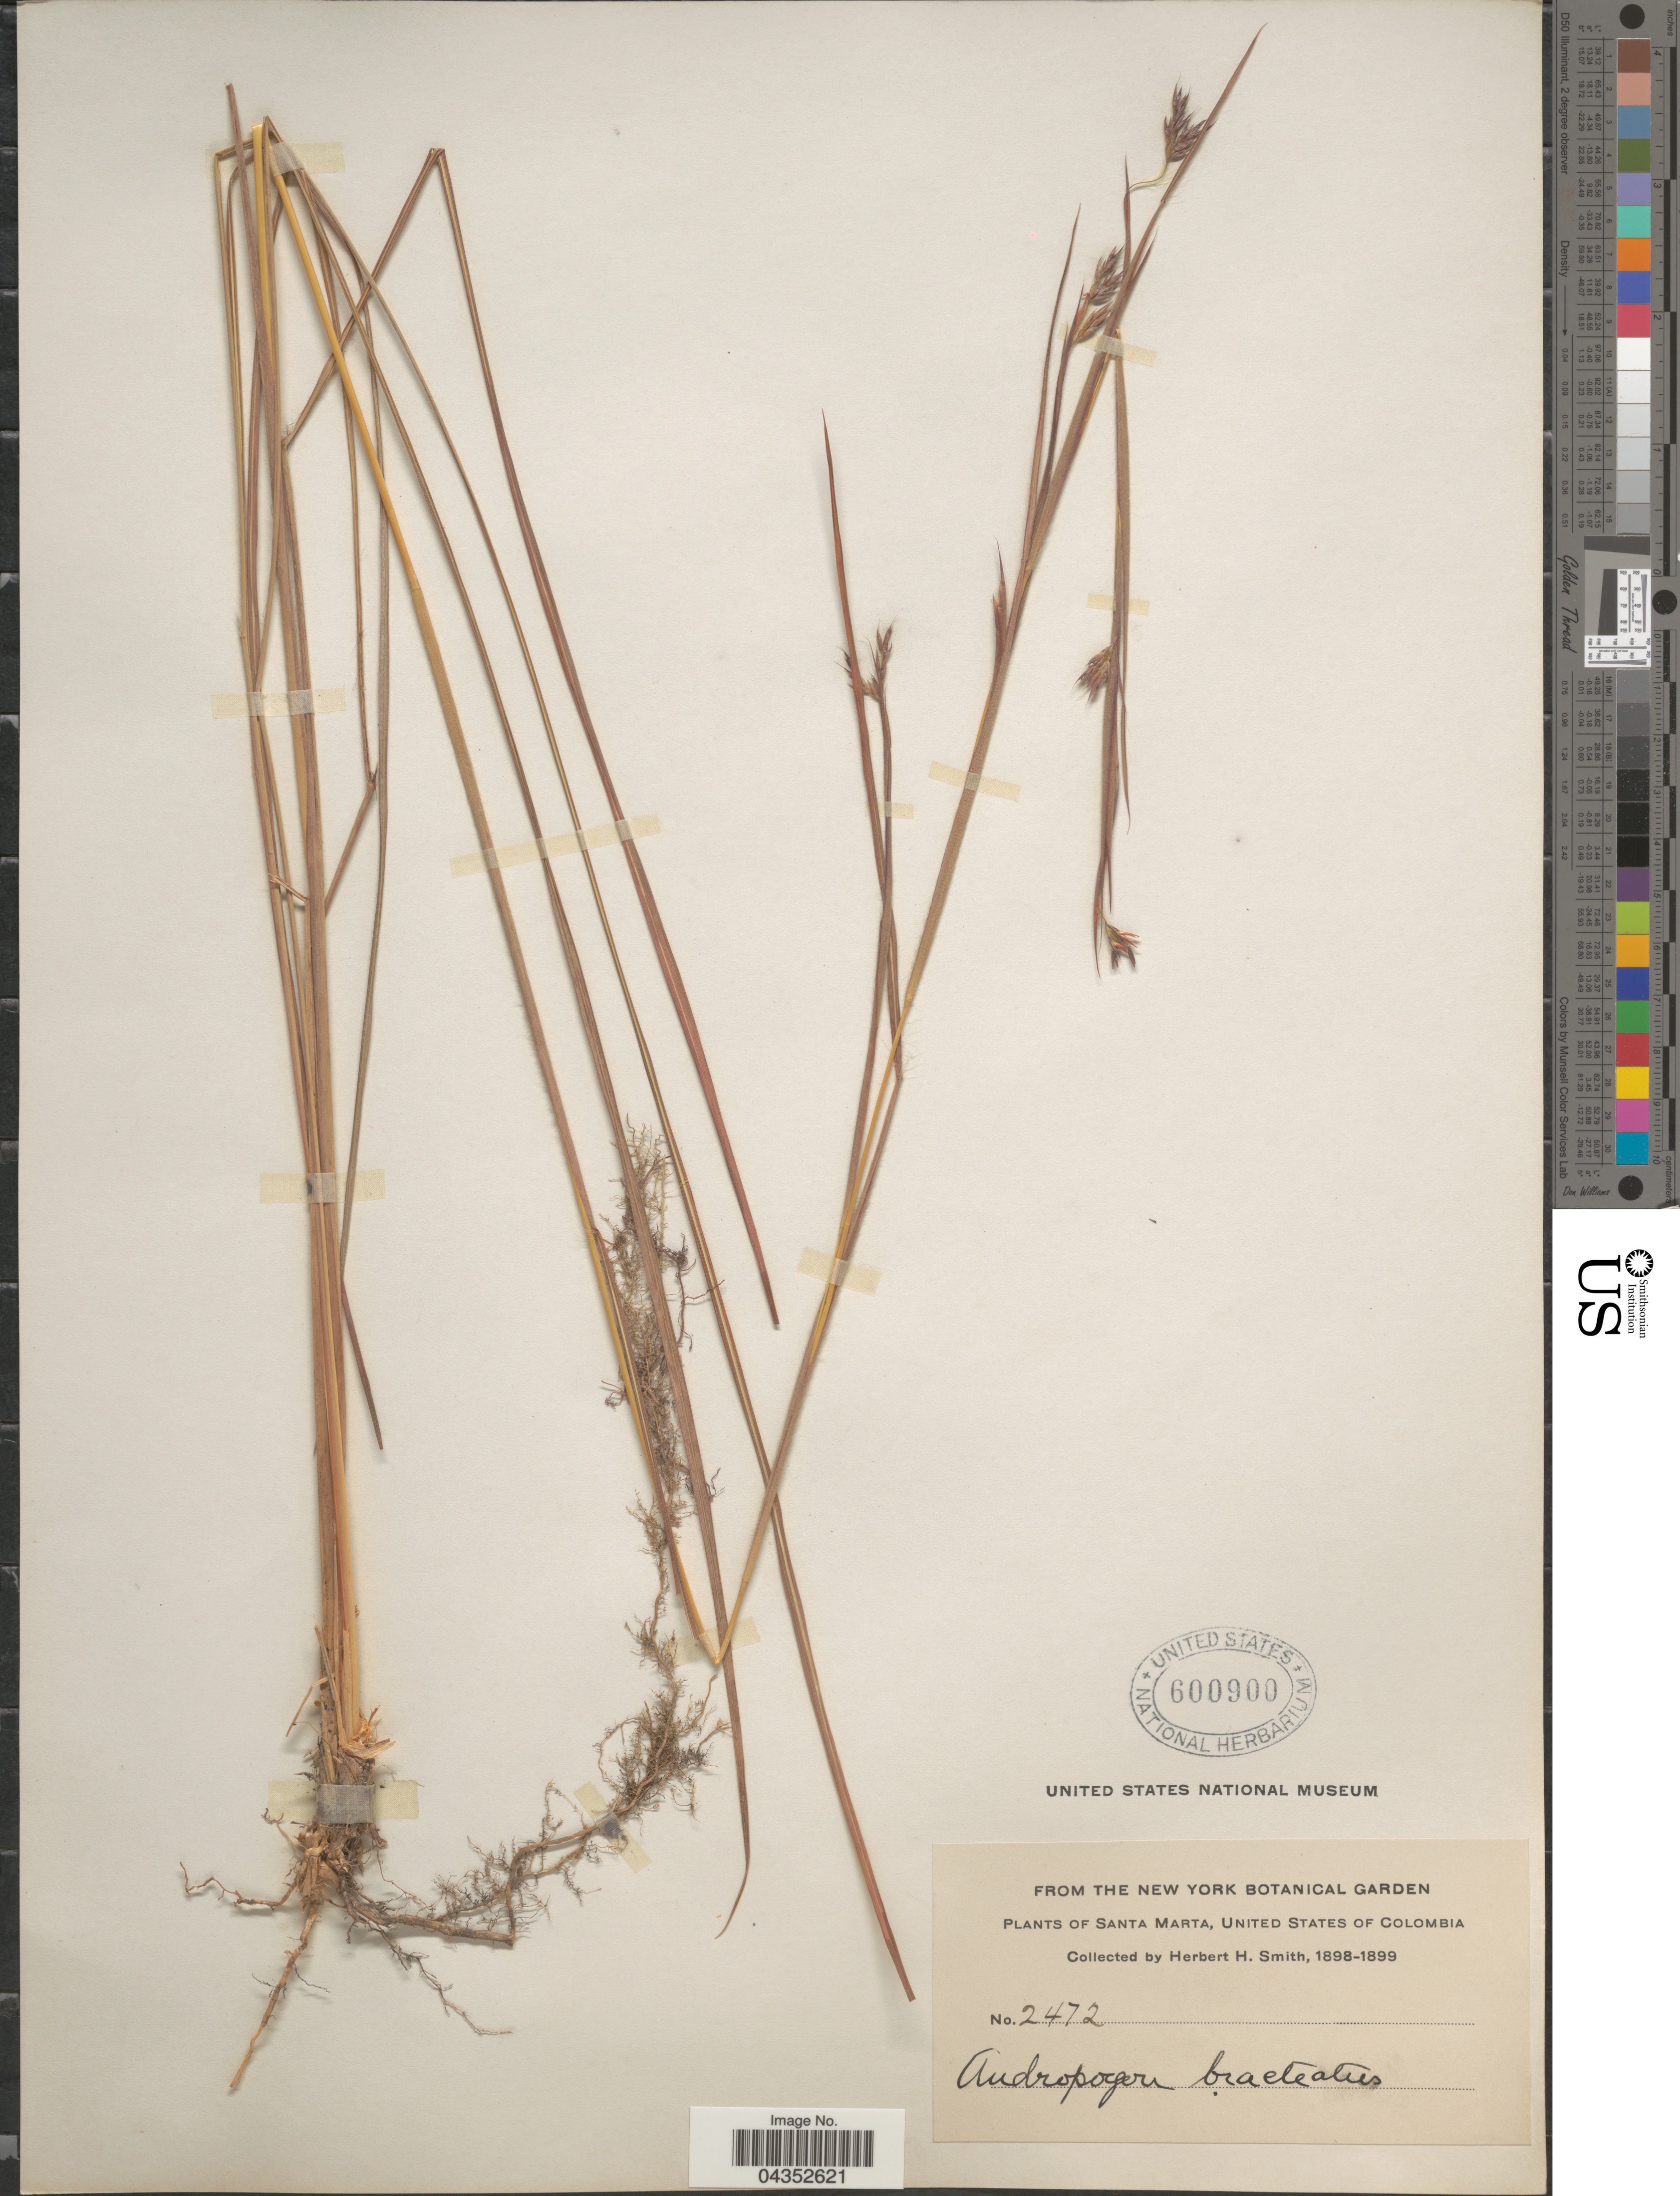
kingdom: Plantae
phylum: Tracheophyta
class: Liliopsida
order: Poales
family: Poaceae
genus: Hyparrhenia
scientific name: Hyparrhenia bracteata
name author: (Humb. & Bonpl.) Stapf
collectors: Herbert H. Smith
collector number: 2472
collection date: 1898/1899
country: Colombia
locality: Santa Marta, United States of Colombia.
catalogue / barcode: US 600900